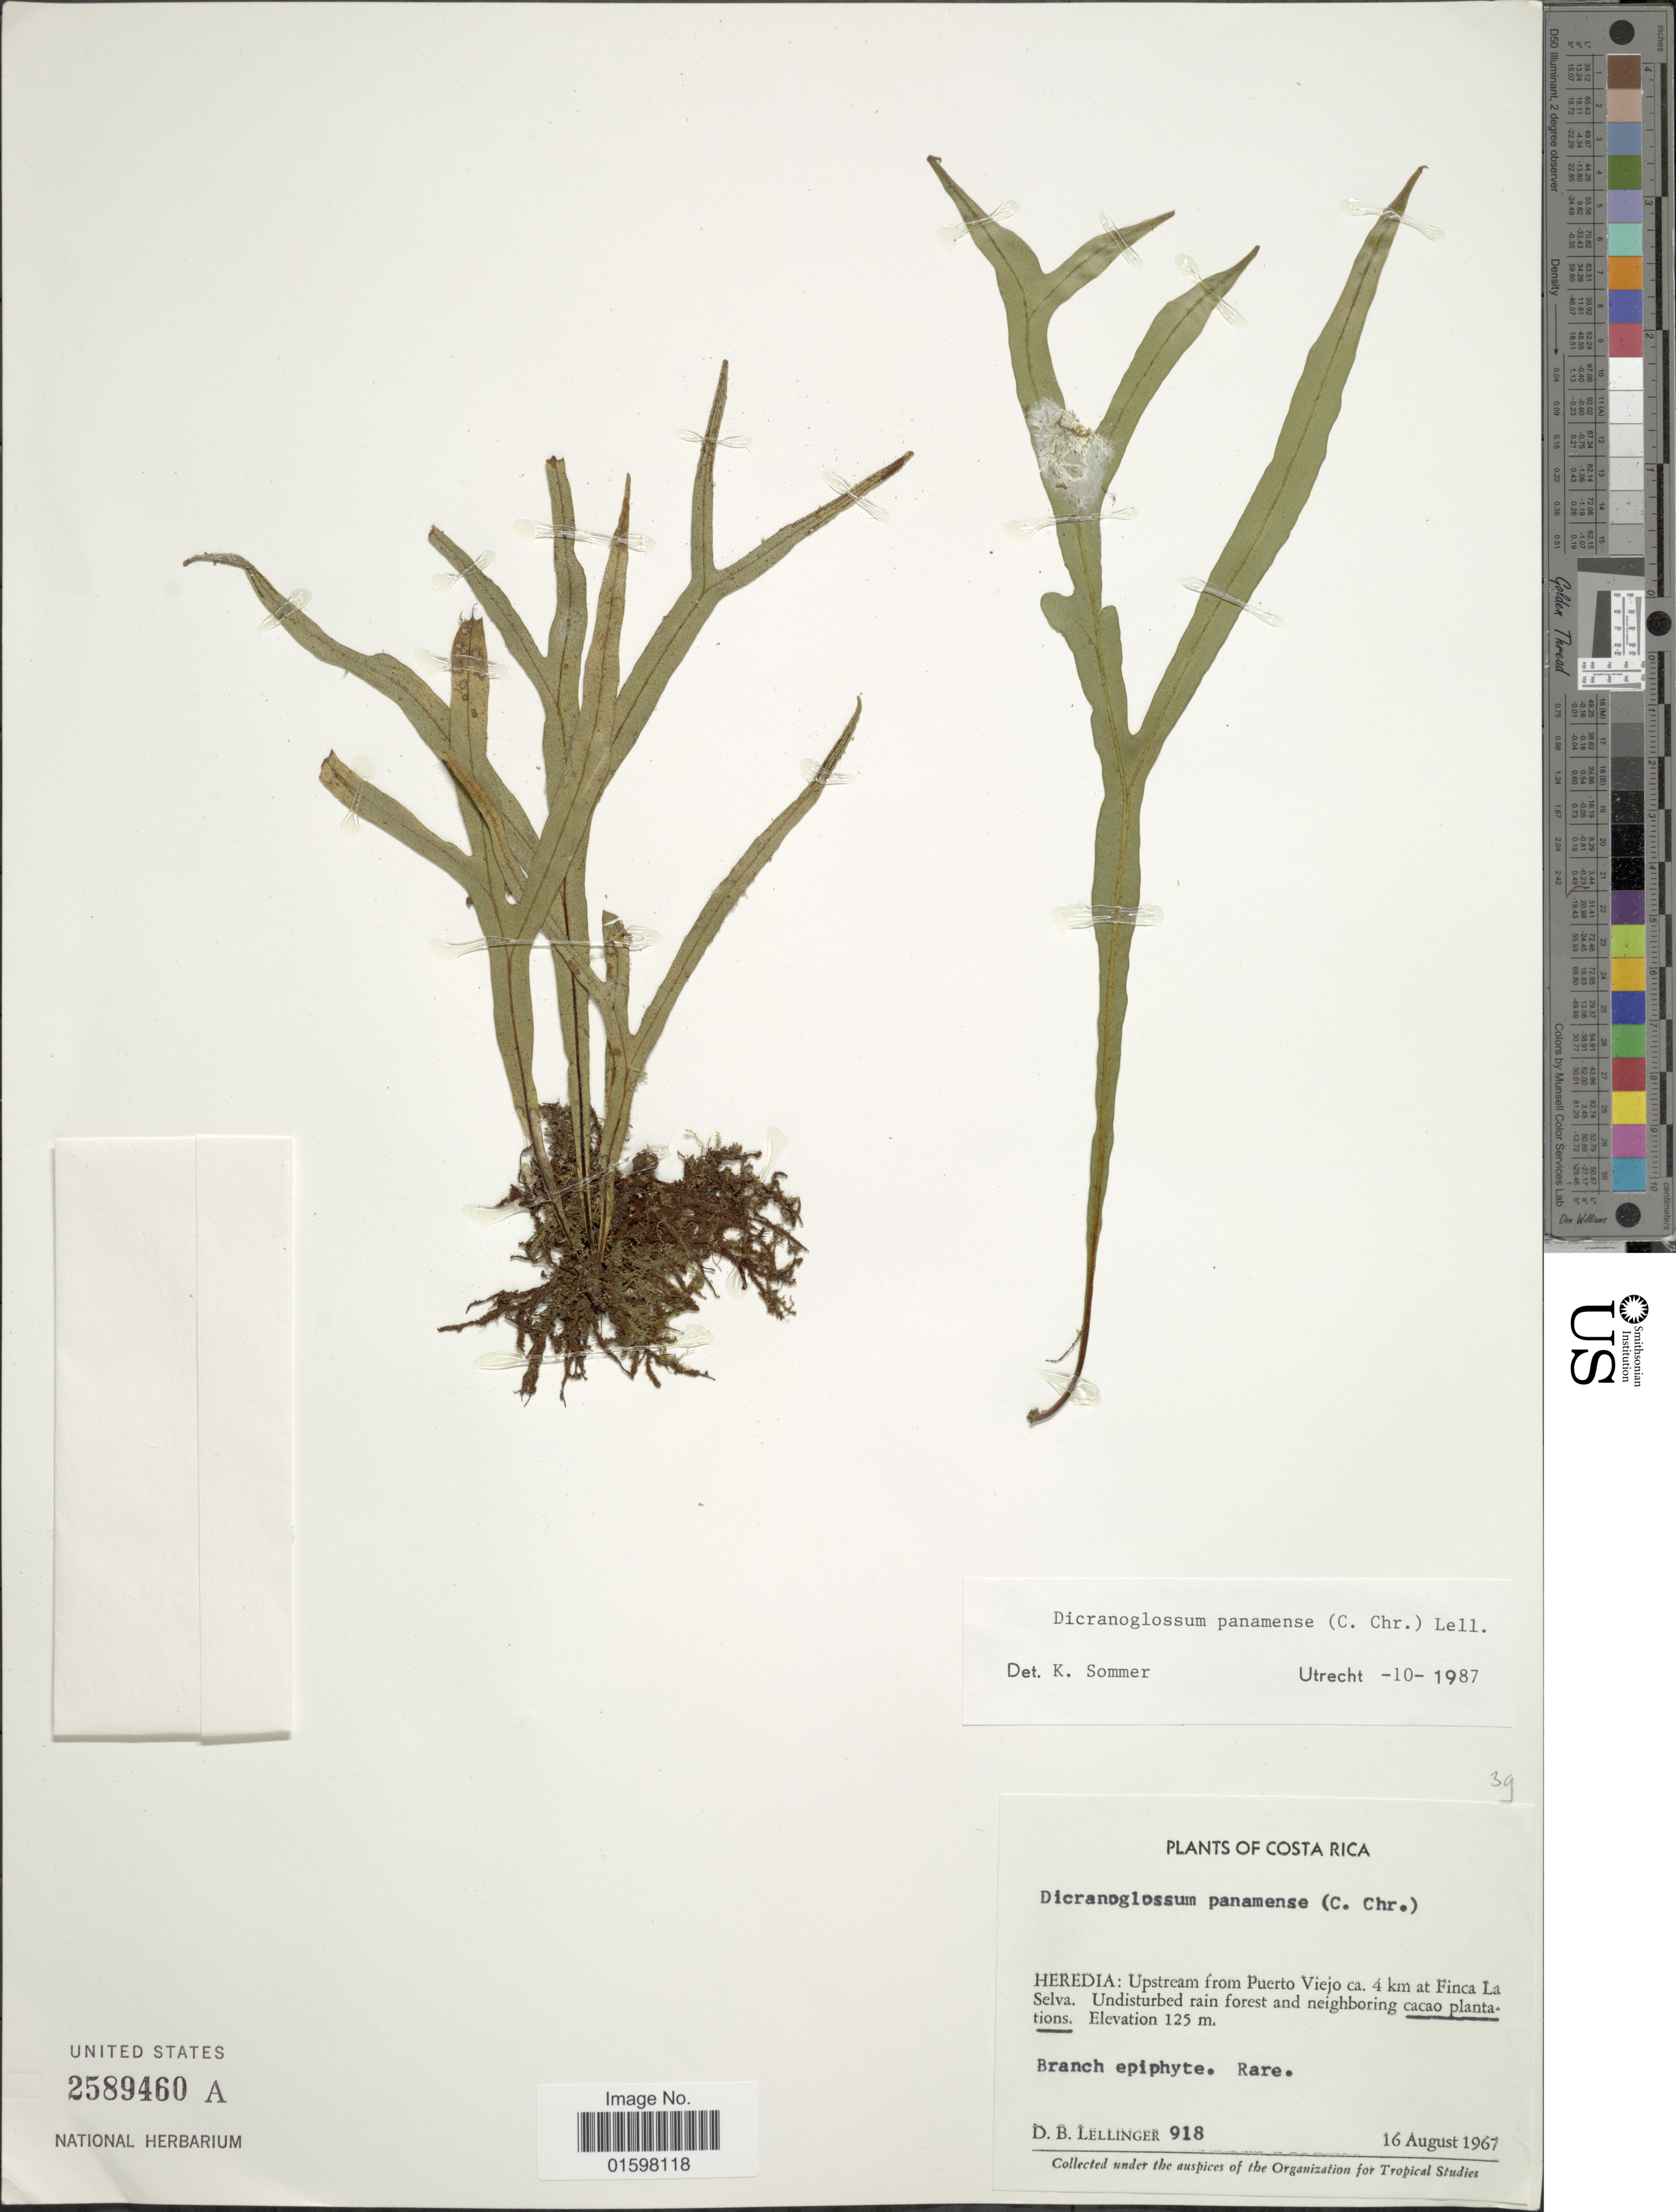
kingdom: Plantae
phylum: Tracheophyta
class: Polypodiopsida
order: Polypodiales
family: Polypodiaceae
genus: Pleopeltis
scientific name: Pleopeltis panamensis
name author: (Weath.) Pic. Serm.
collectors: D. B. Lellinger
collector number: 918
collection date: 1967-08-16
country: Costa Rica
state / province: Heredia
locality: Upstream from Puerto Viejo, 4 km at Finca La Selva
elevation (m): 125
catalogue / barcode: US 2589460A